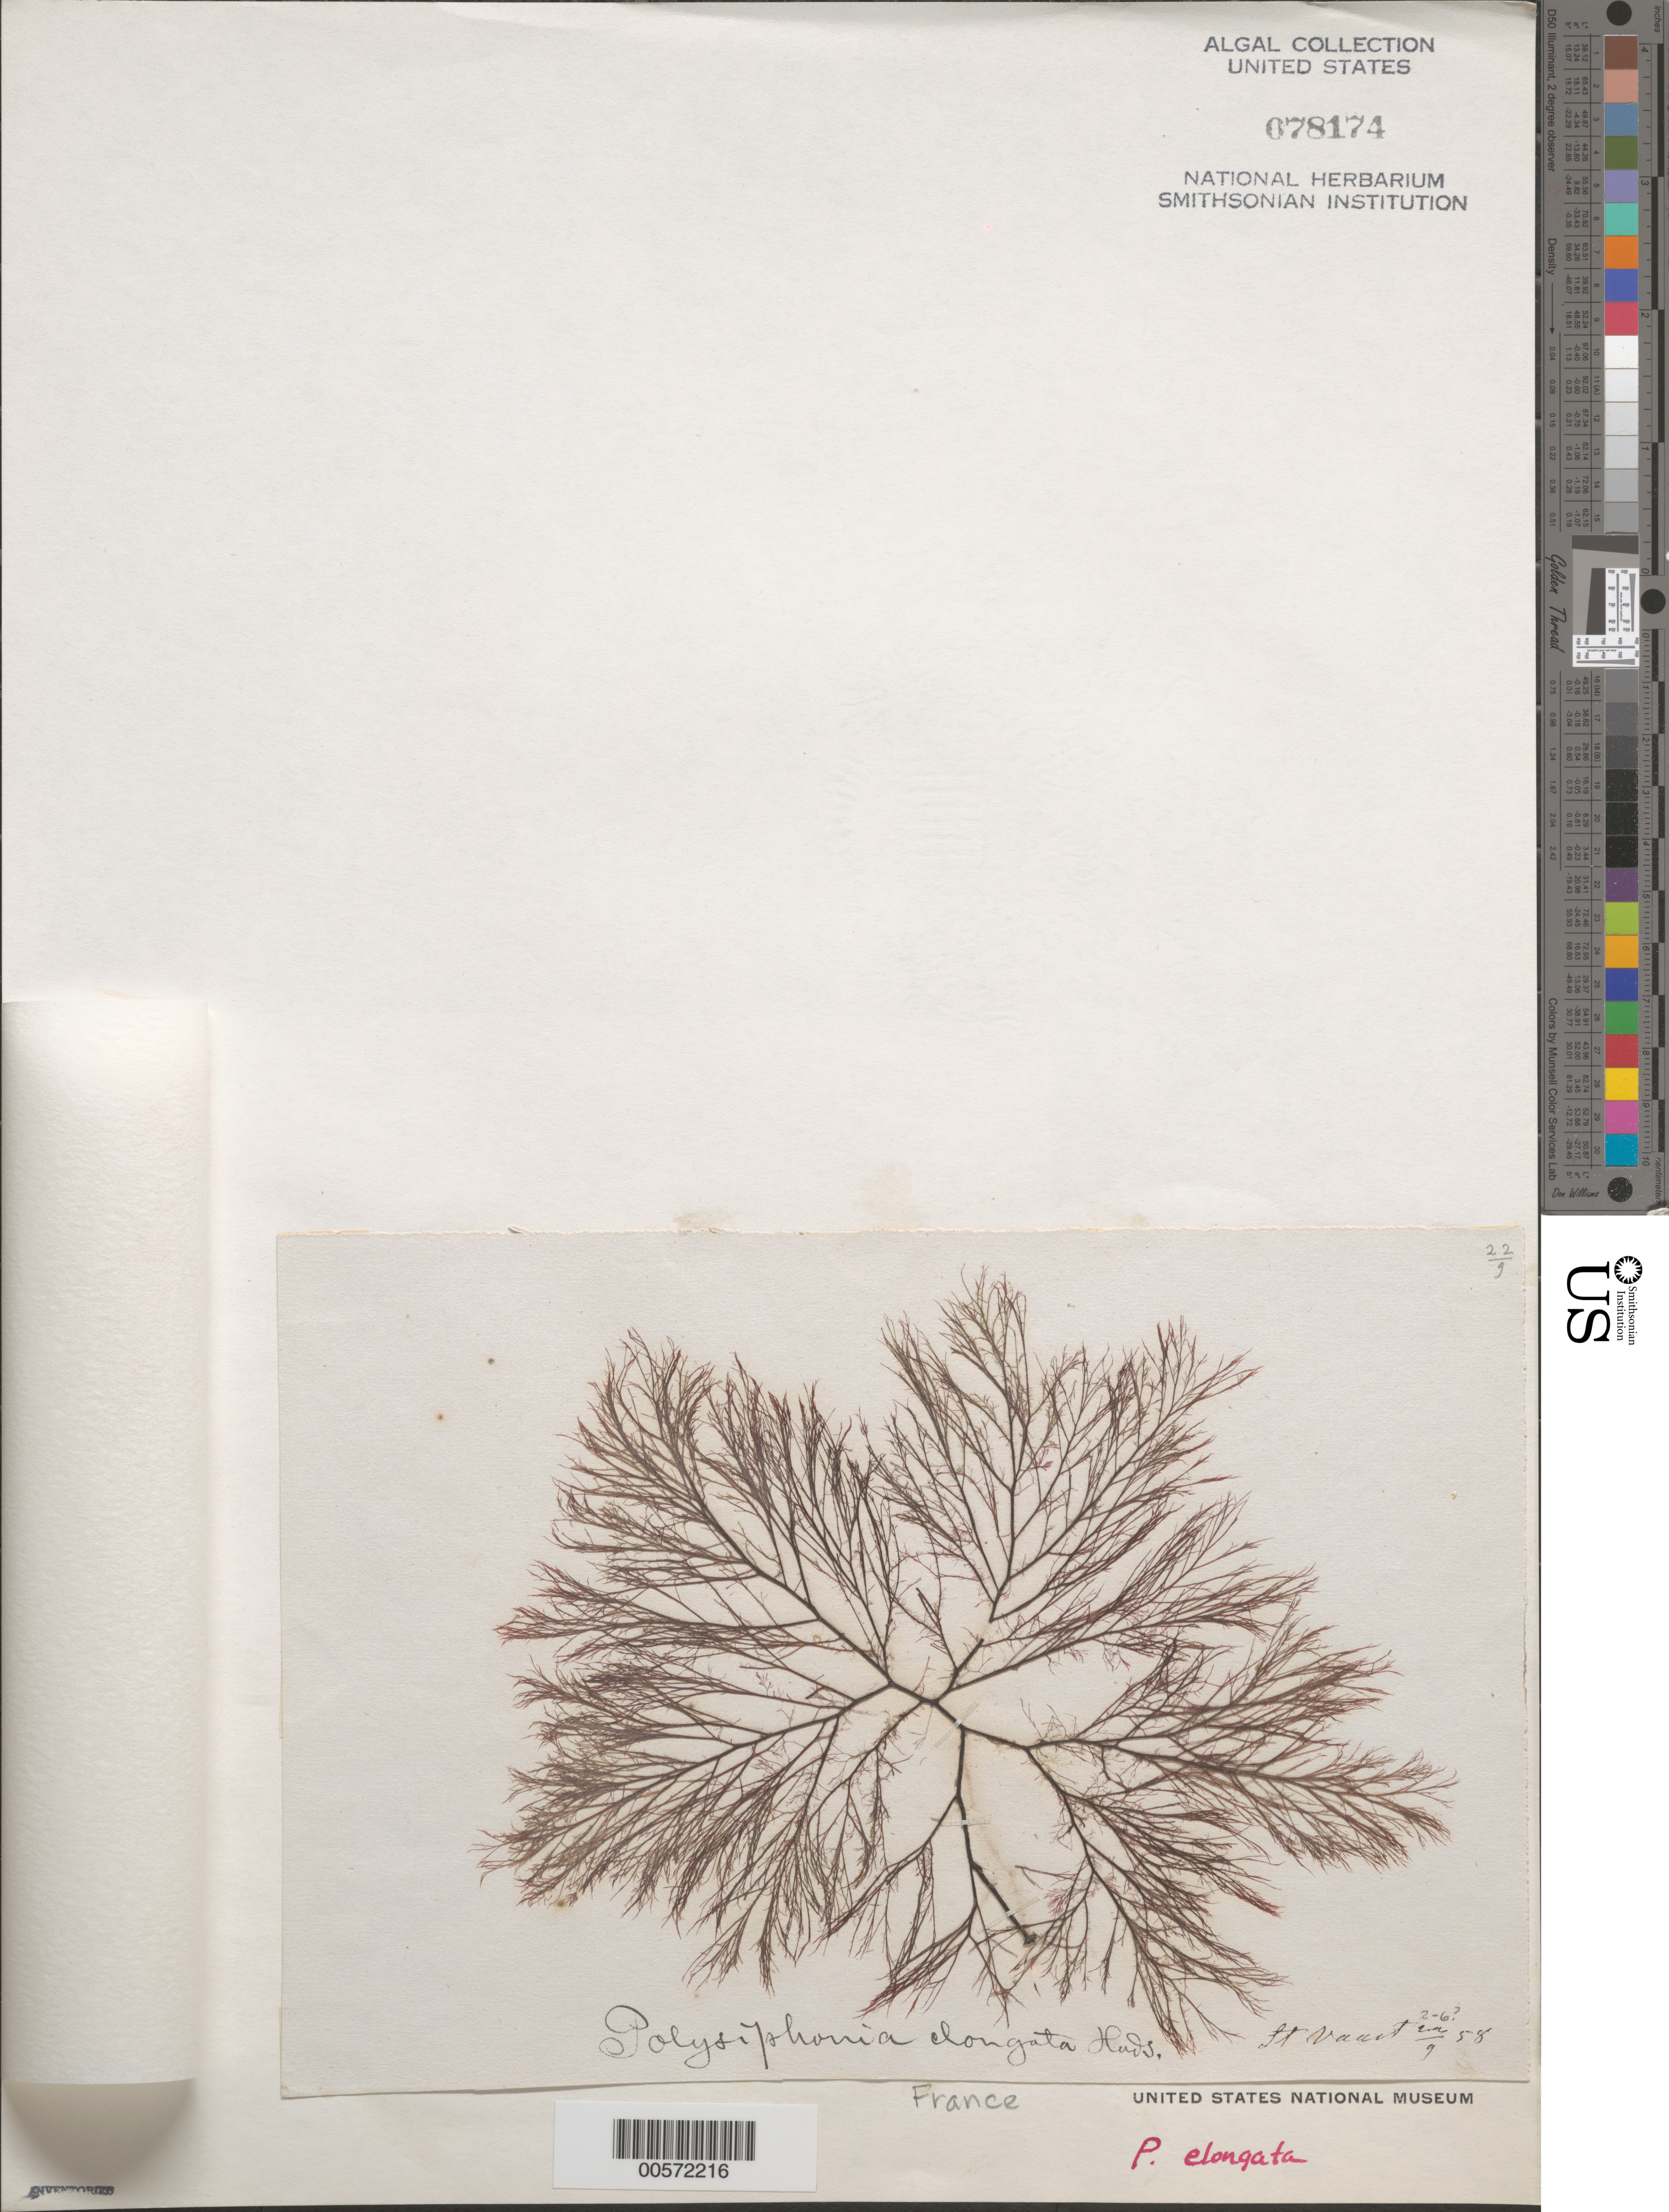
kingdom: Plantae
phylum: Rhodophyta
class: Florideophyceae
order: Ceramiales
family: Rhodomelaceae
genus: Carradoriella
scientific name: Carradoriella elongata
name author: (Hudson) Savoie & G.W. Saunders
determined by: Algae name updating Project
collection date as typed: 02 Sep 1858 TO 06 Sep 1858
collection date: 1858-09-02/1858-09-06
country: France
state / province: Normandie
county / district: Manche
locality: St. vaast-la-hougue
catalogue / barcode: US 78174